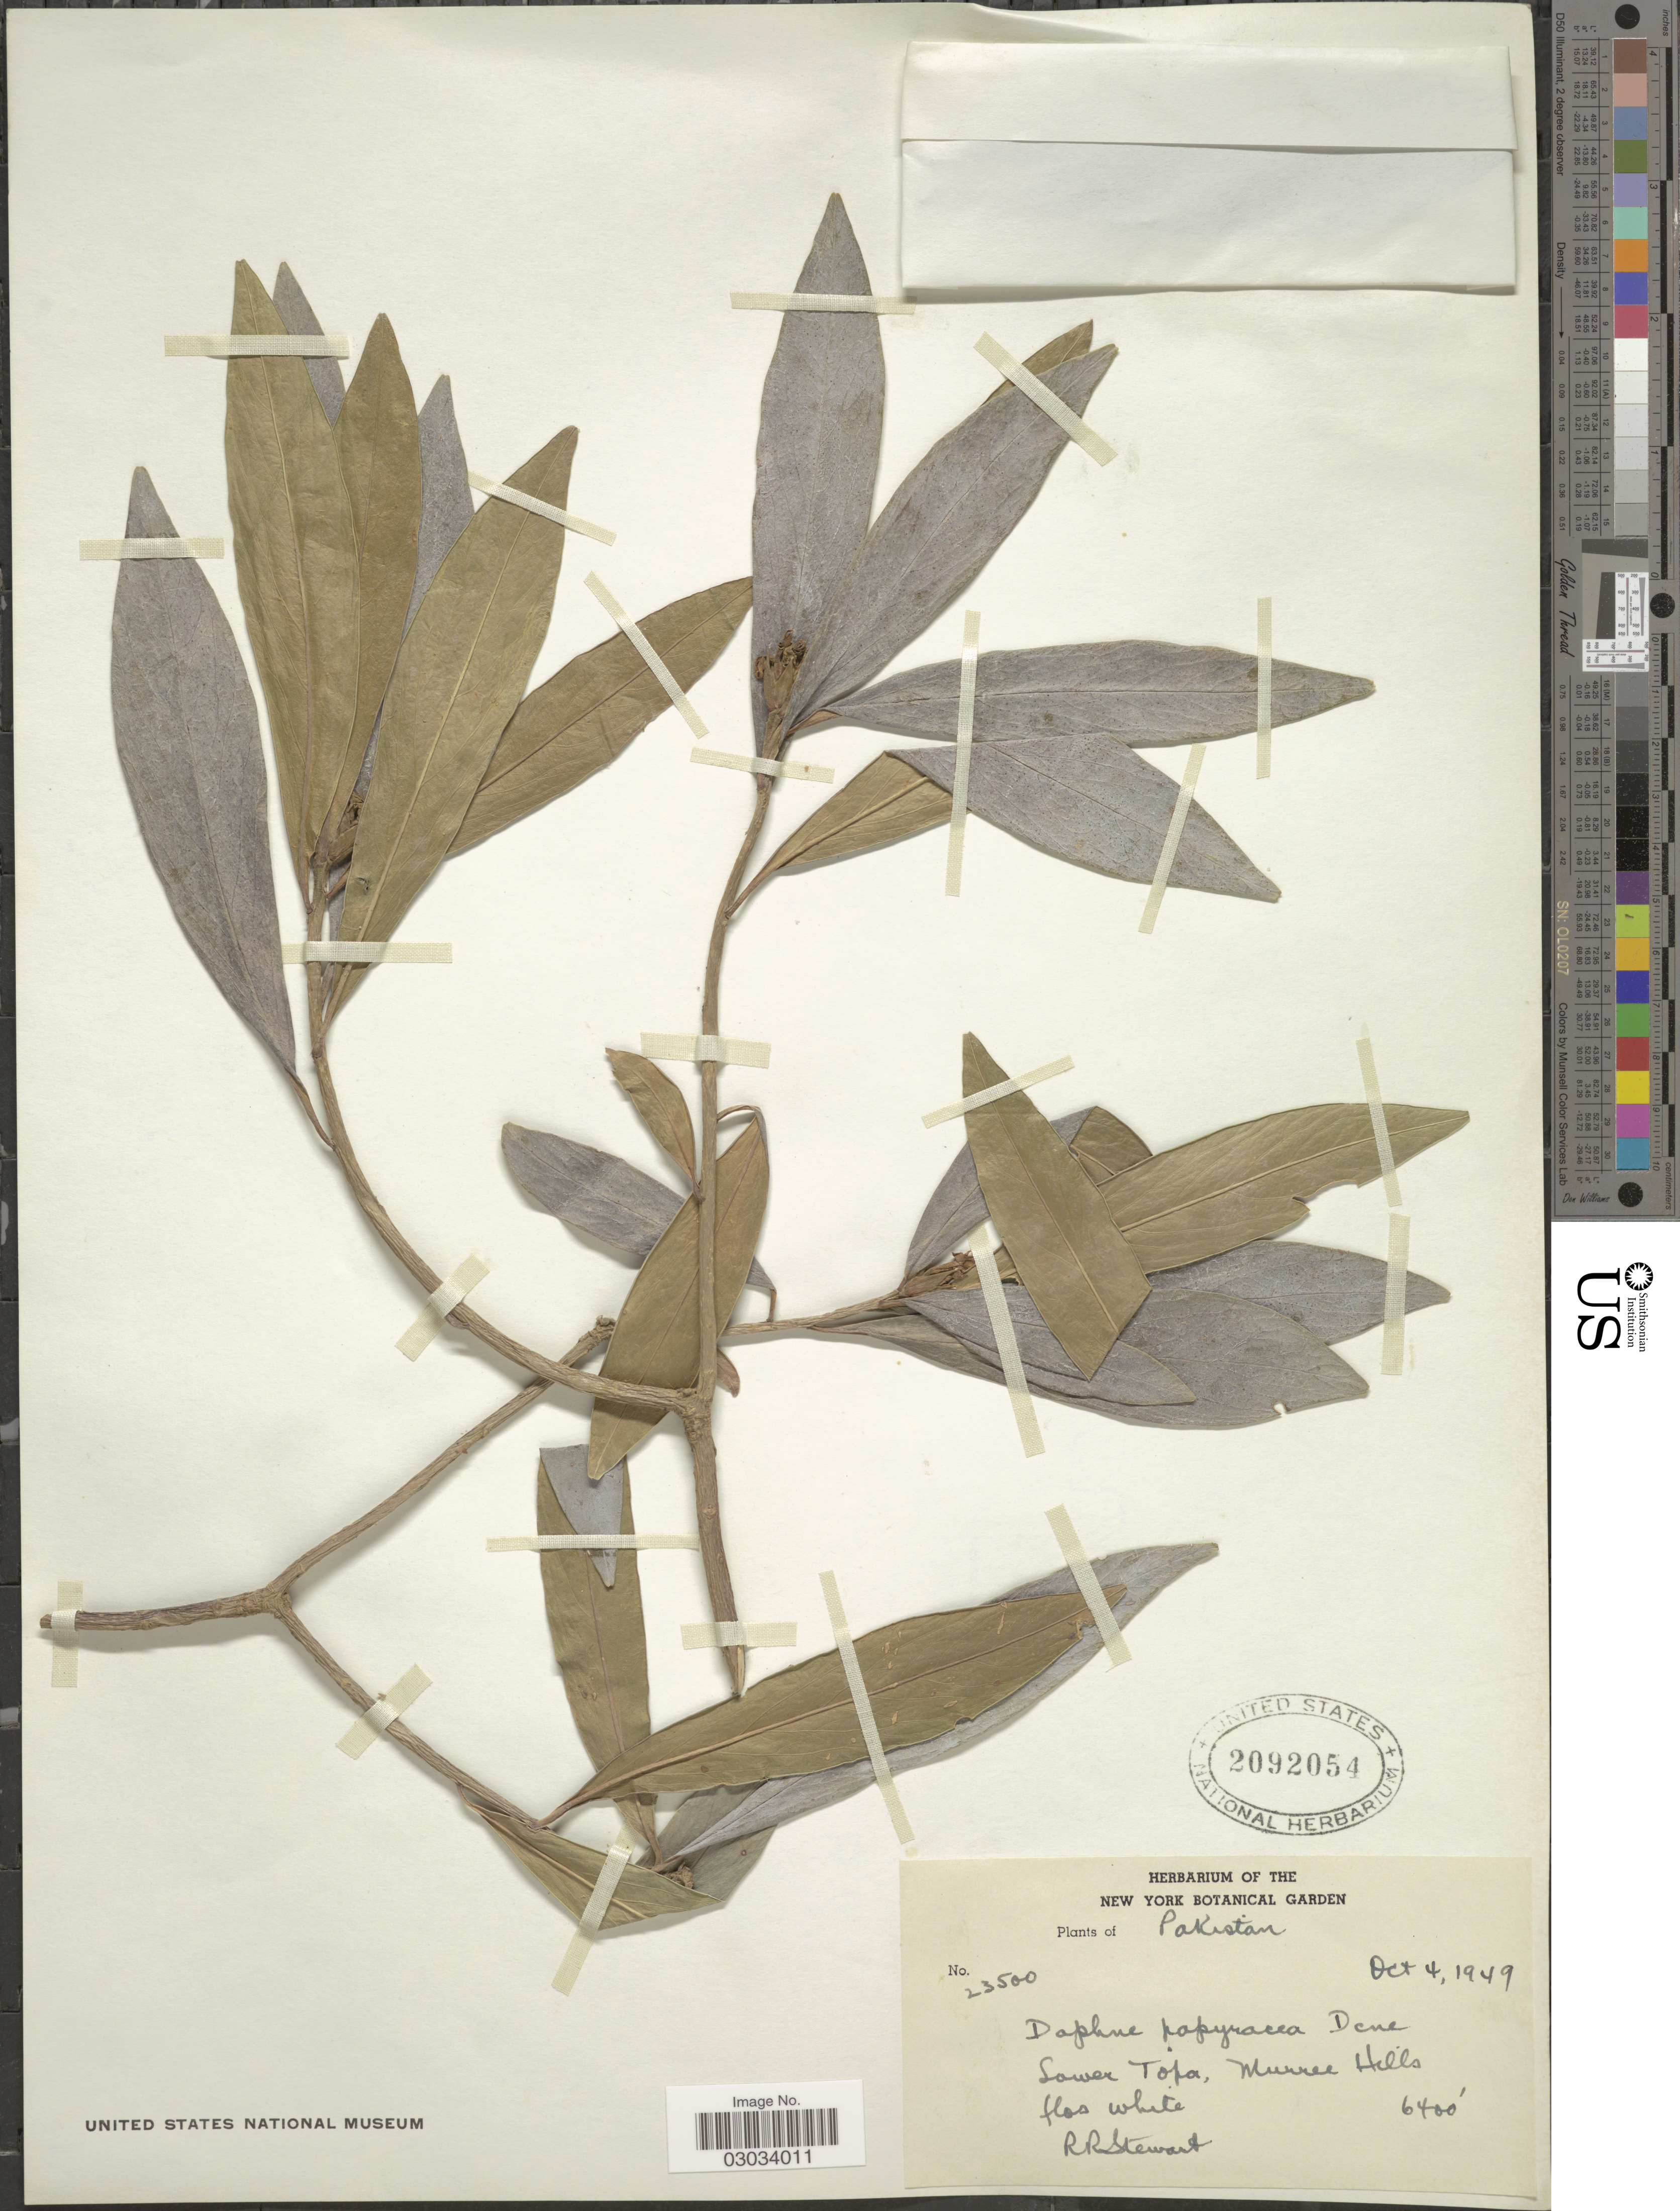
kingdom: Plantae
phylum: Tracheophyta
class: Magnoliopsida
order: Malvales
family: Thymelaeaceae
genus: Daphne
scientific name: Daphne papyracea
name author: Wall. ex Steud.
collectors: R. Stewart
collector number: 23500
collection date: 1949-10-04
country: Pakistan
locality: Lower Topa, Murree Hills.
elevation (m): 1951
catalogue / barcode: US 2092054